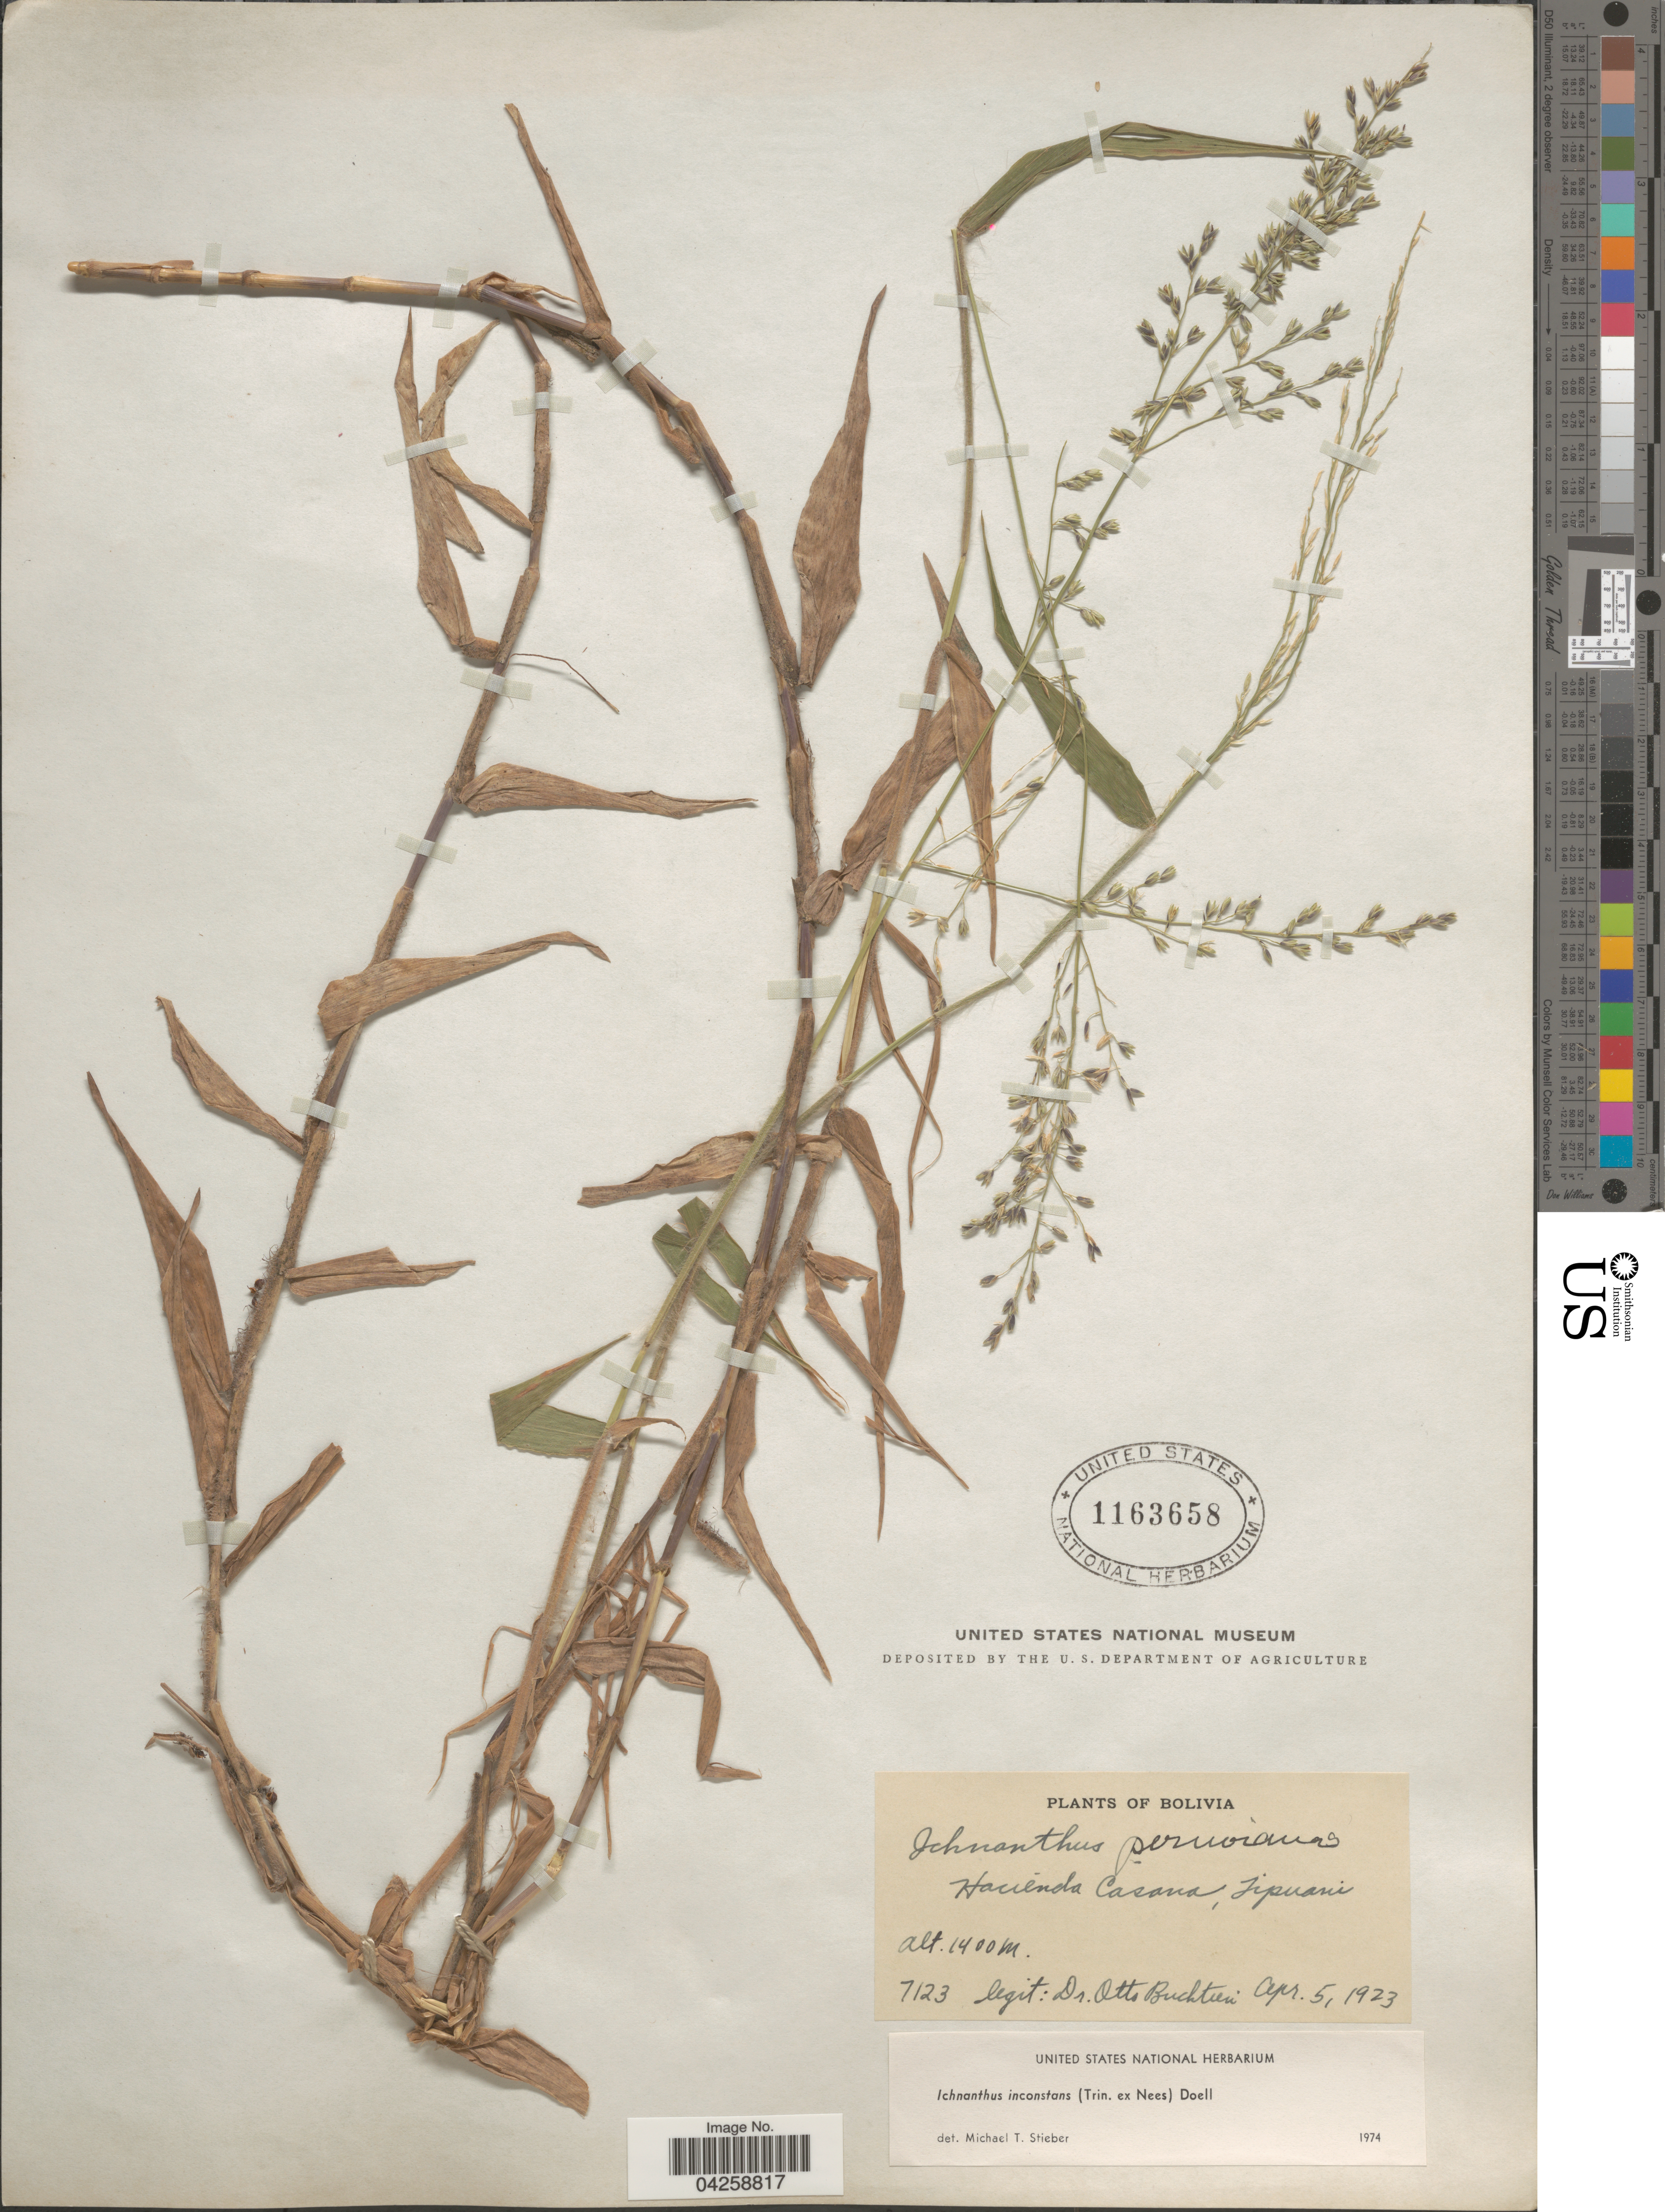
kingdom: Plantae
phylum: Tracheophyta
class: Liliopsida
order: Poales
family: Poaceae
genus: Ichnanthus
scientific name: Ichnanthus inconstans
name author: (Trin. ex Nees) Döll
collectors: O. Buchtien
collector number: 7123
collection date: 1923-04-05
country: Bolivia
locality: Hacienda Casana, Tipuani.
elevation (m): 1400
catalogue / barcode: US 1163658